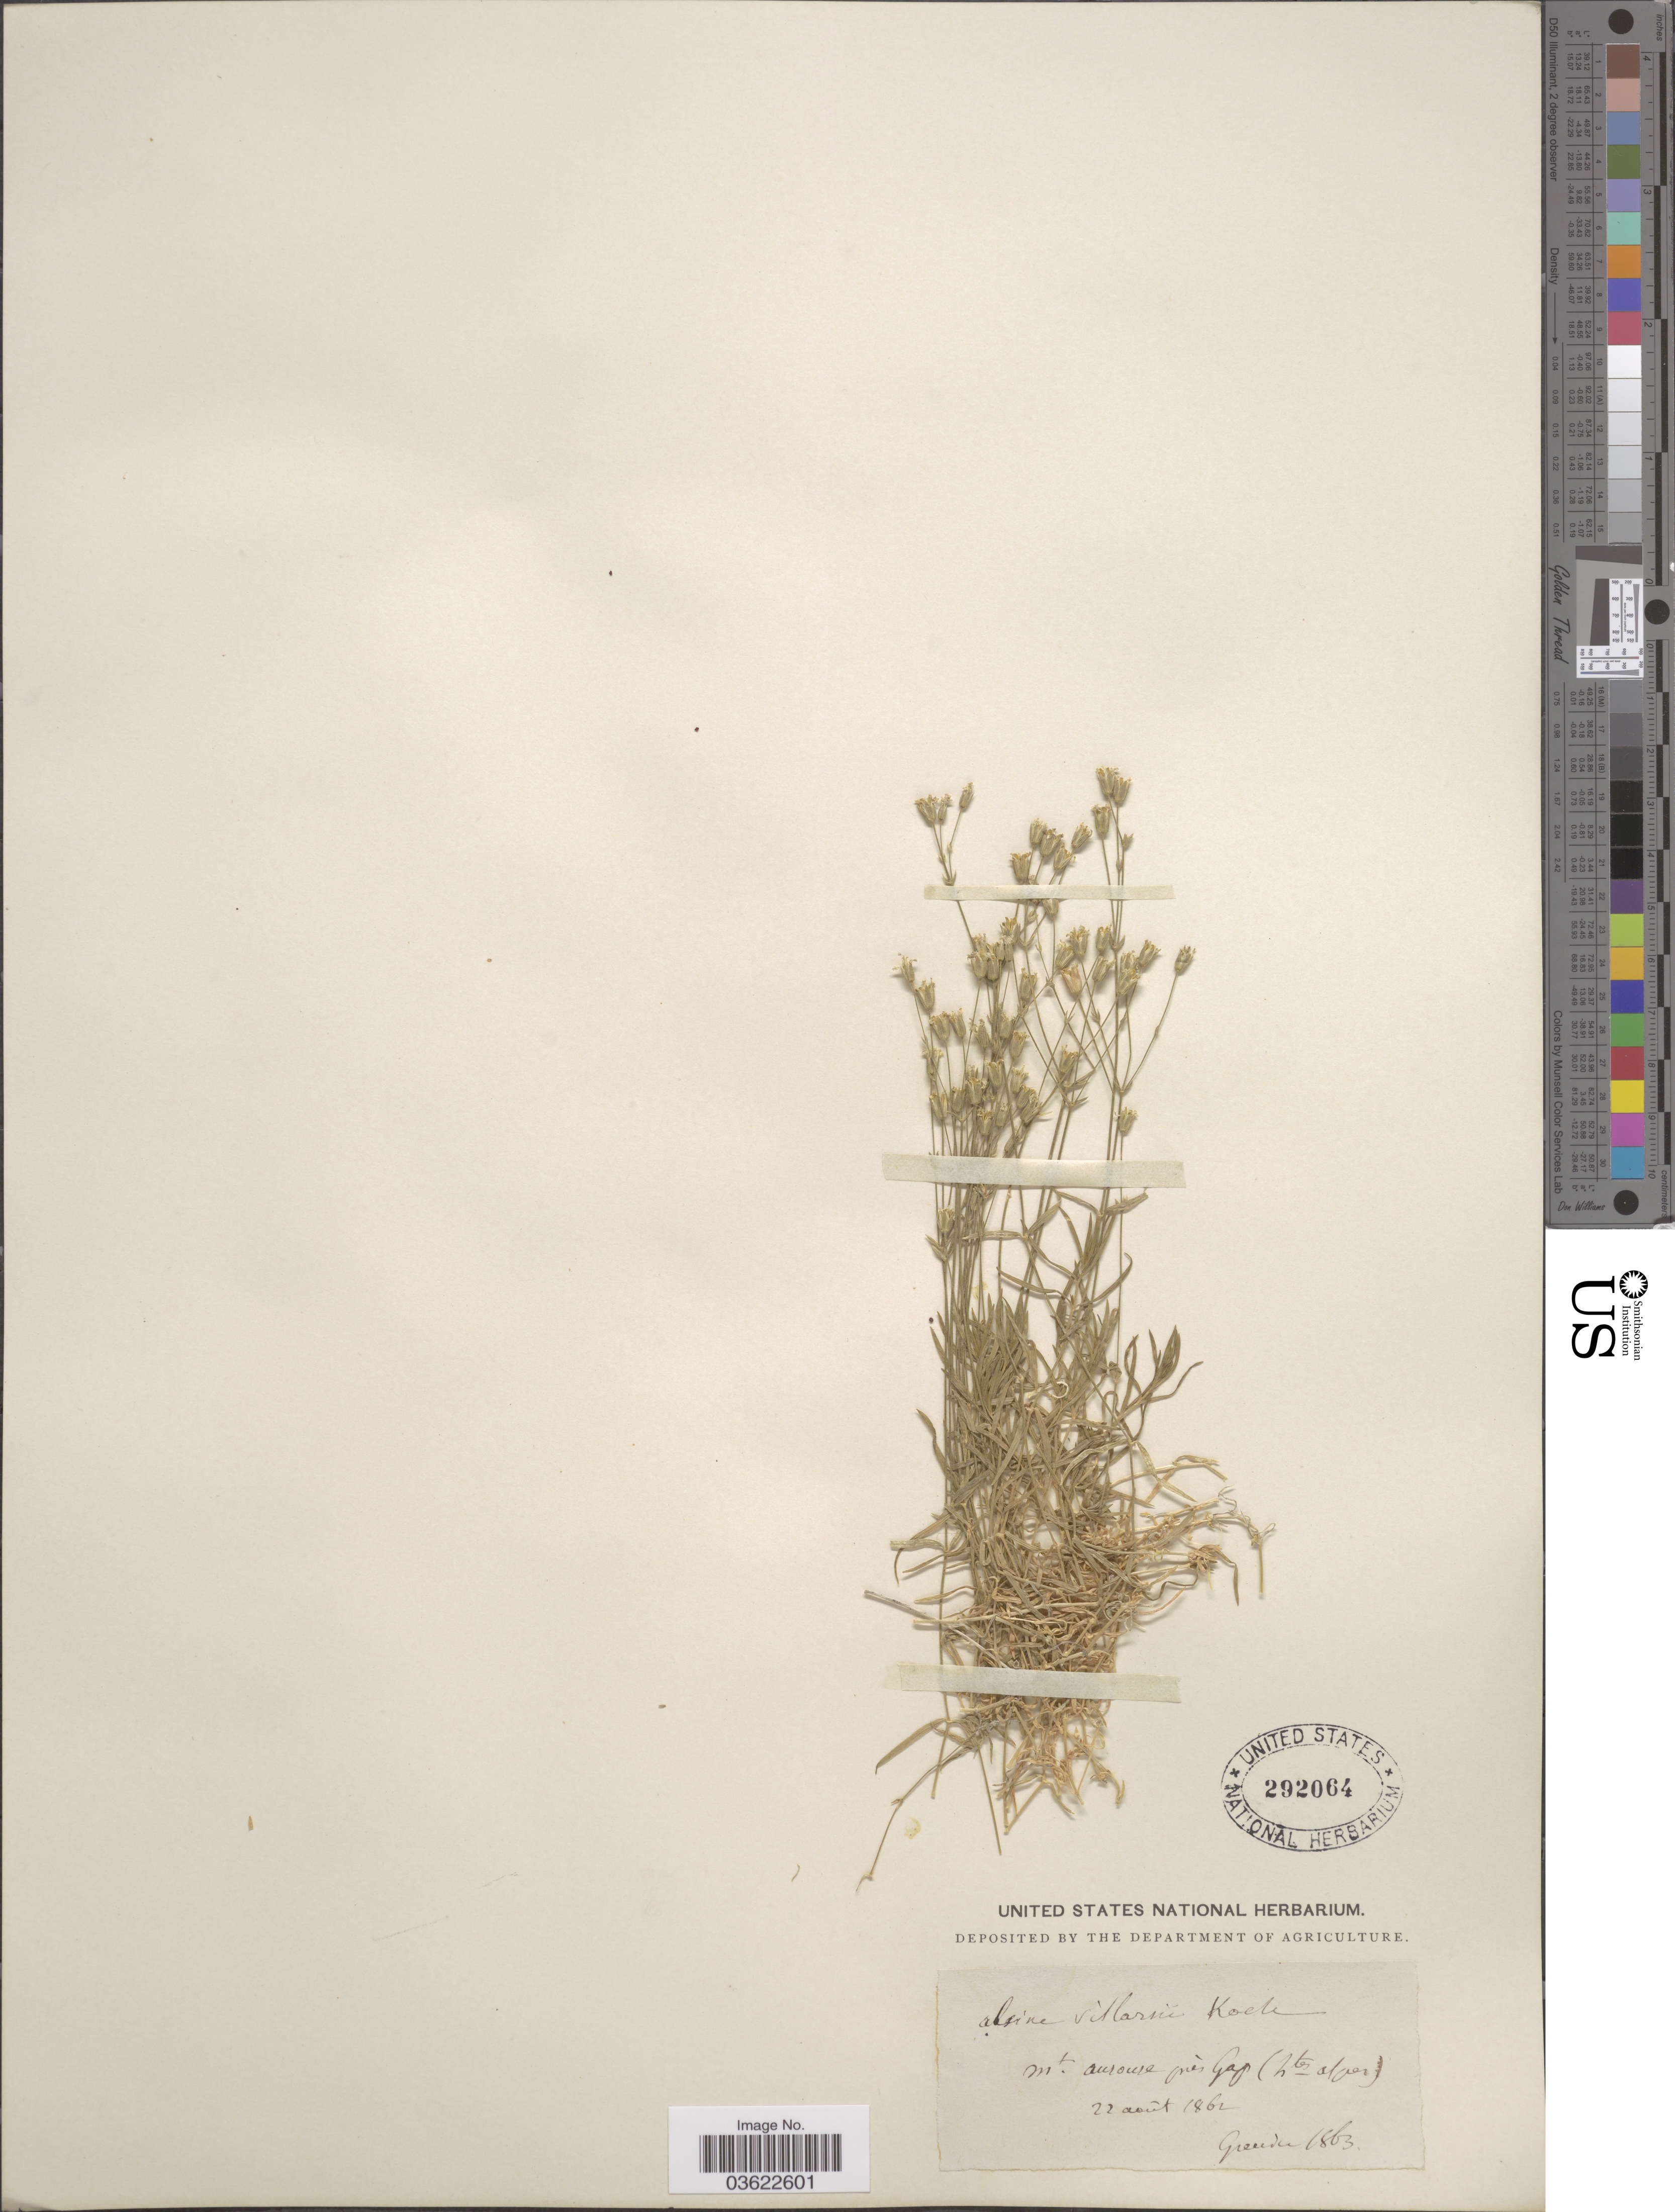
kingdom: Plantae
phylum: Tracheophyta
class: Magnoliopsida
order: Caryophyllales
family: Caryophyllaceae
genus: Arenaria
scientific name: Arenaria villarsii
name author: Balb.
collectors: Grenier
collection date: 1862-08-22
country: France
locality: Mt. Aurouse [interpreted] près Gap (htes alpes).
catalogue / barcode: US 292064